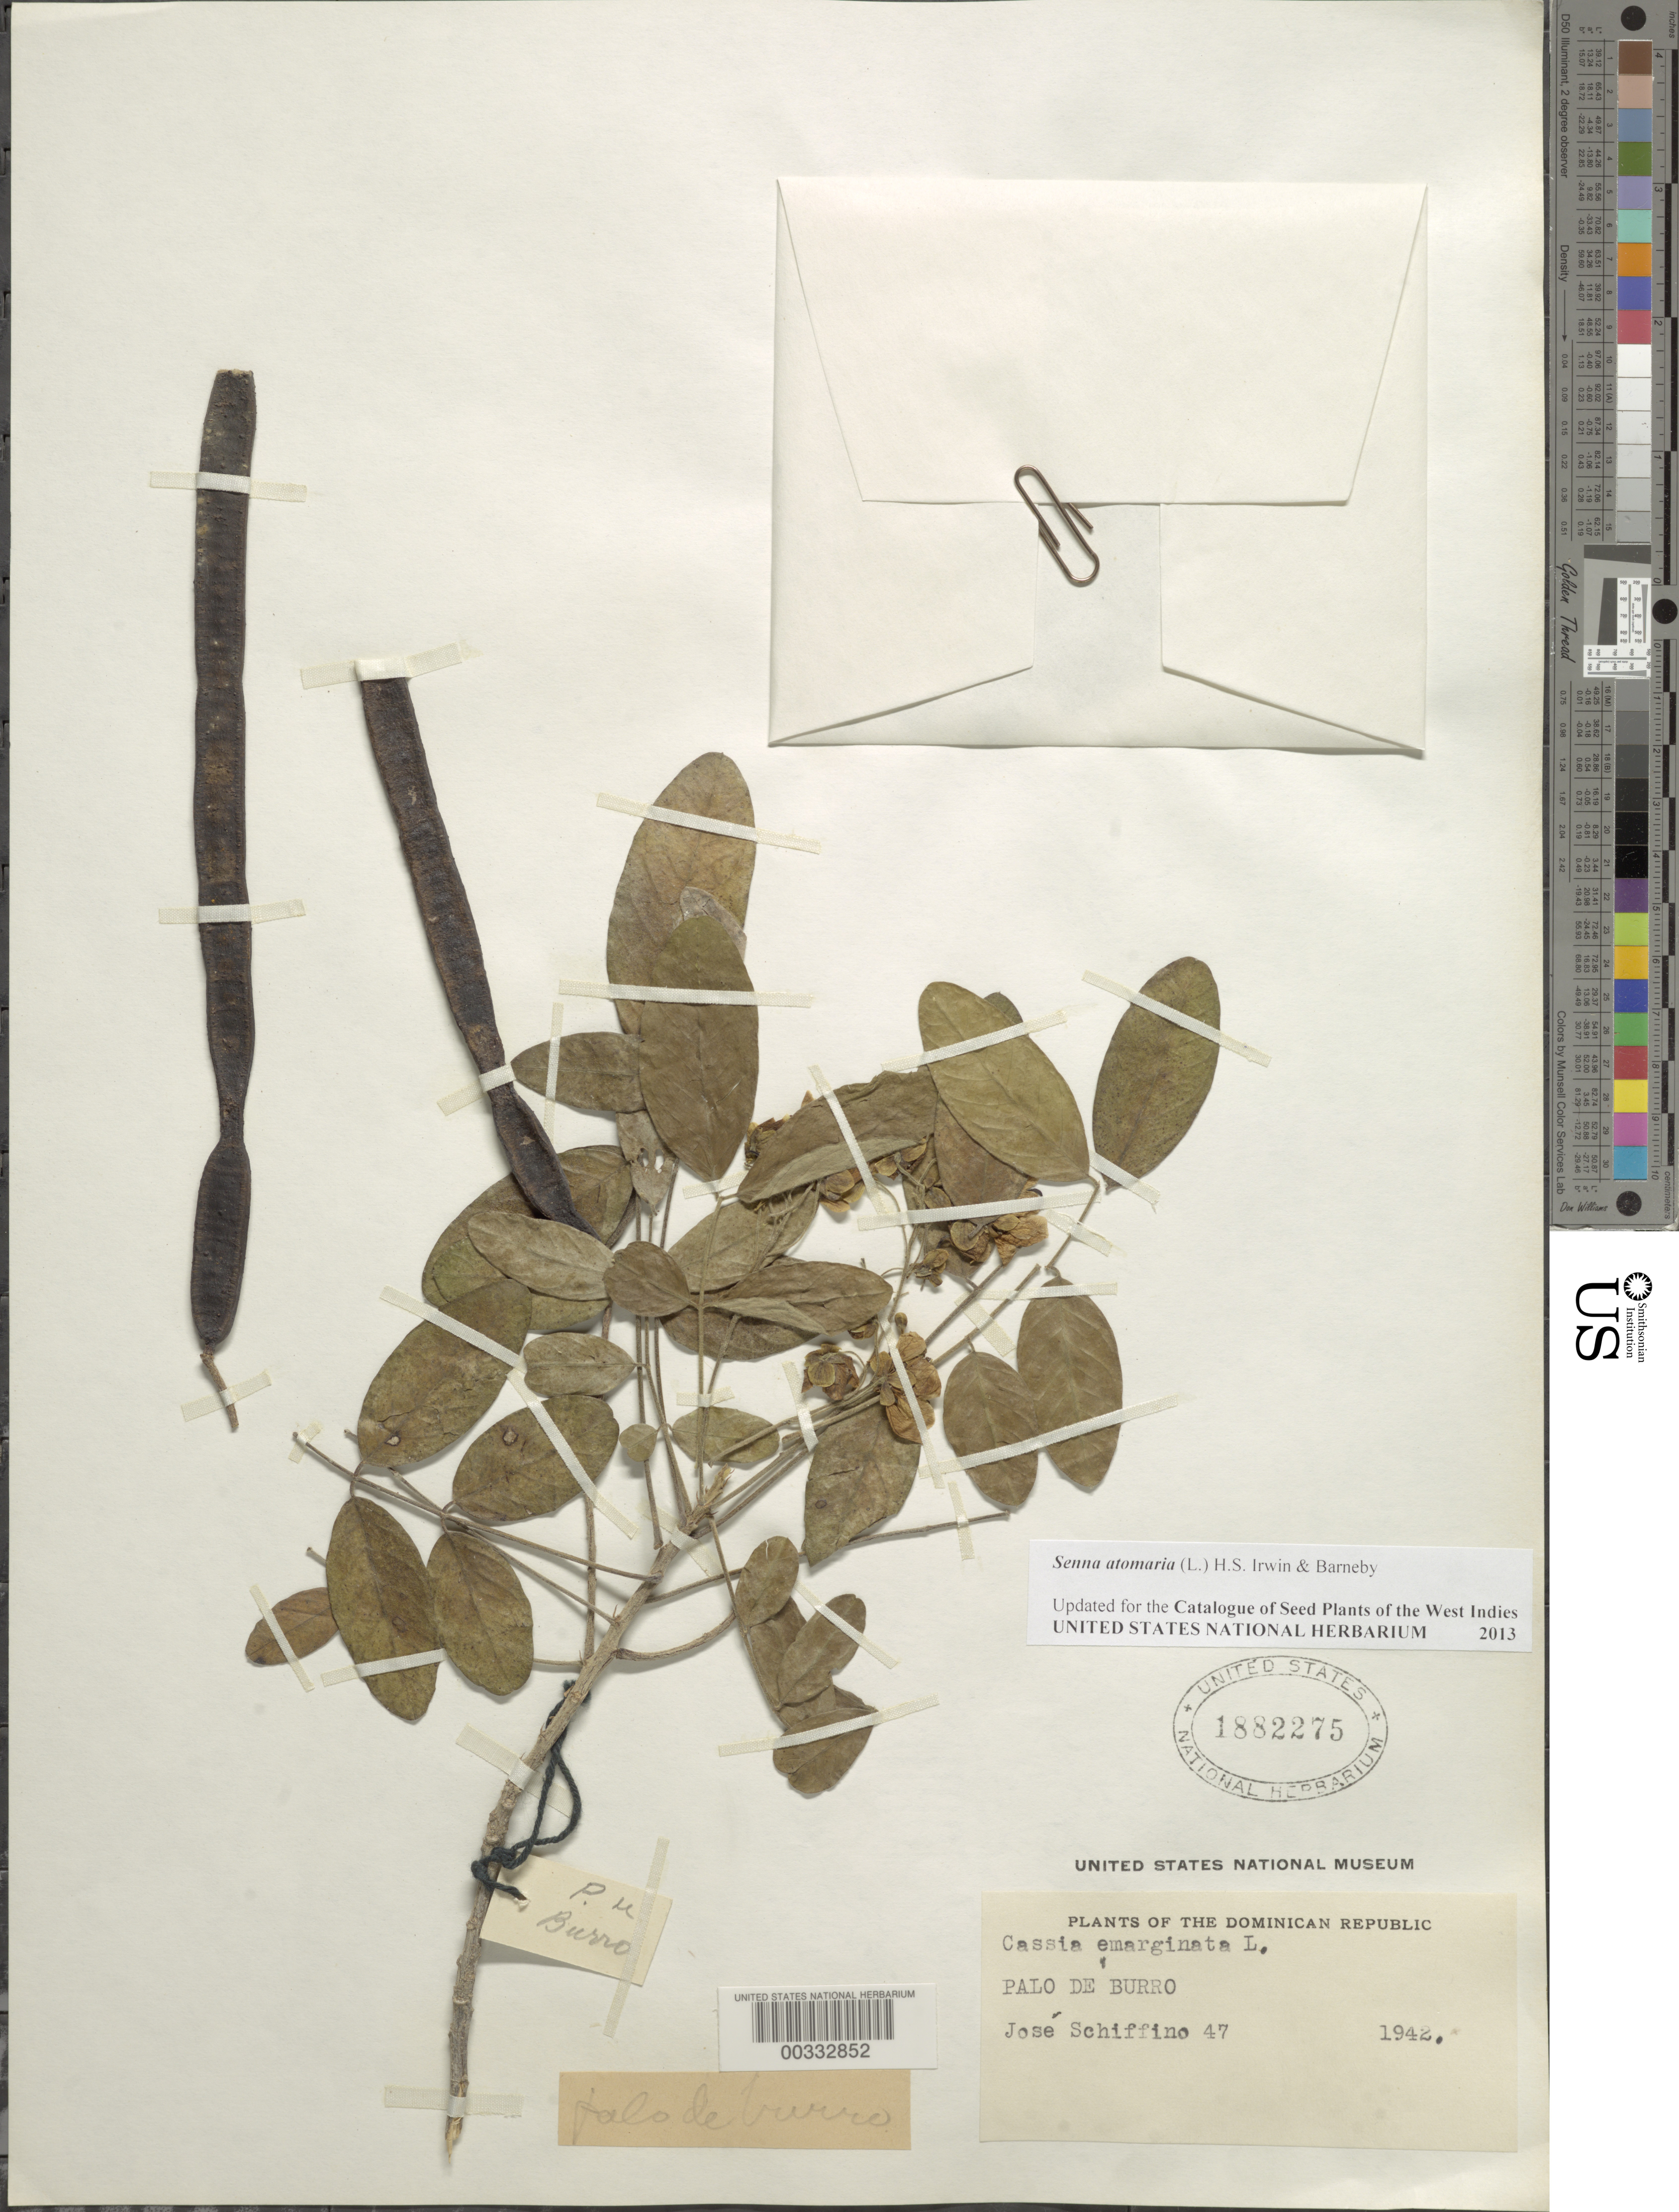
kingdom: Plantae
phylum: Tracheophyta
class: Magnoliopsida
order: Fabales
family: Fabaceae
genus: Senna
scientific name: Senna atomaria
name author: (L.) H.S. Irwin & Barneby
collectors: J. Schiffino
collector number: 47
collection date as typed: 1942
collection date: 1942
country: Dominican Republic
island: Hispaniola Island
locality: Palo de burro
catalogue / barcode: US 1882275